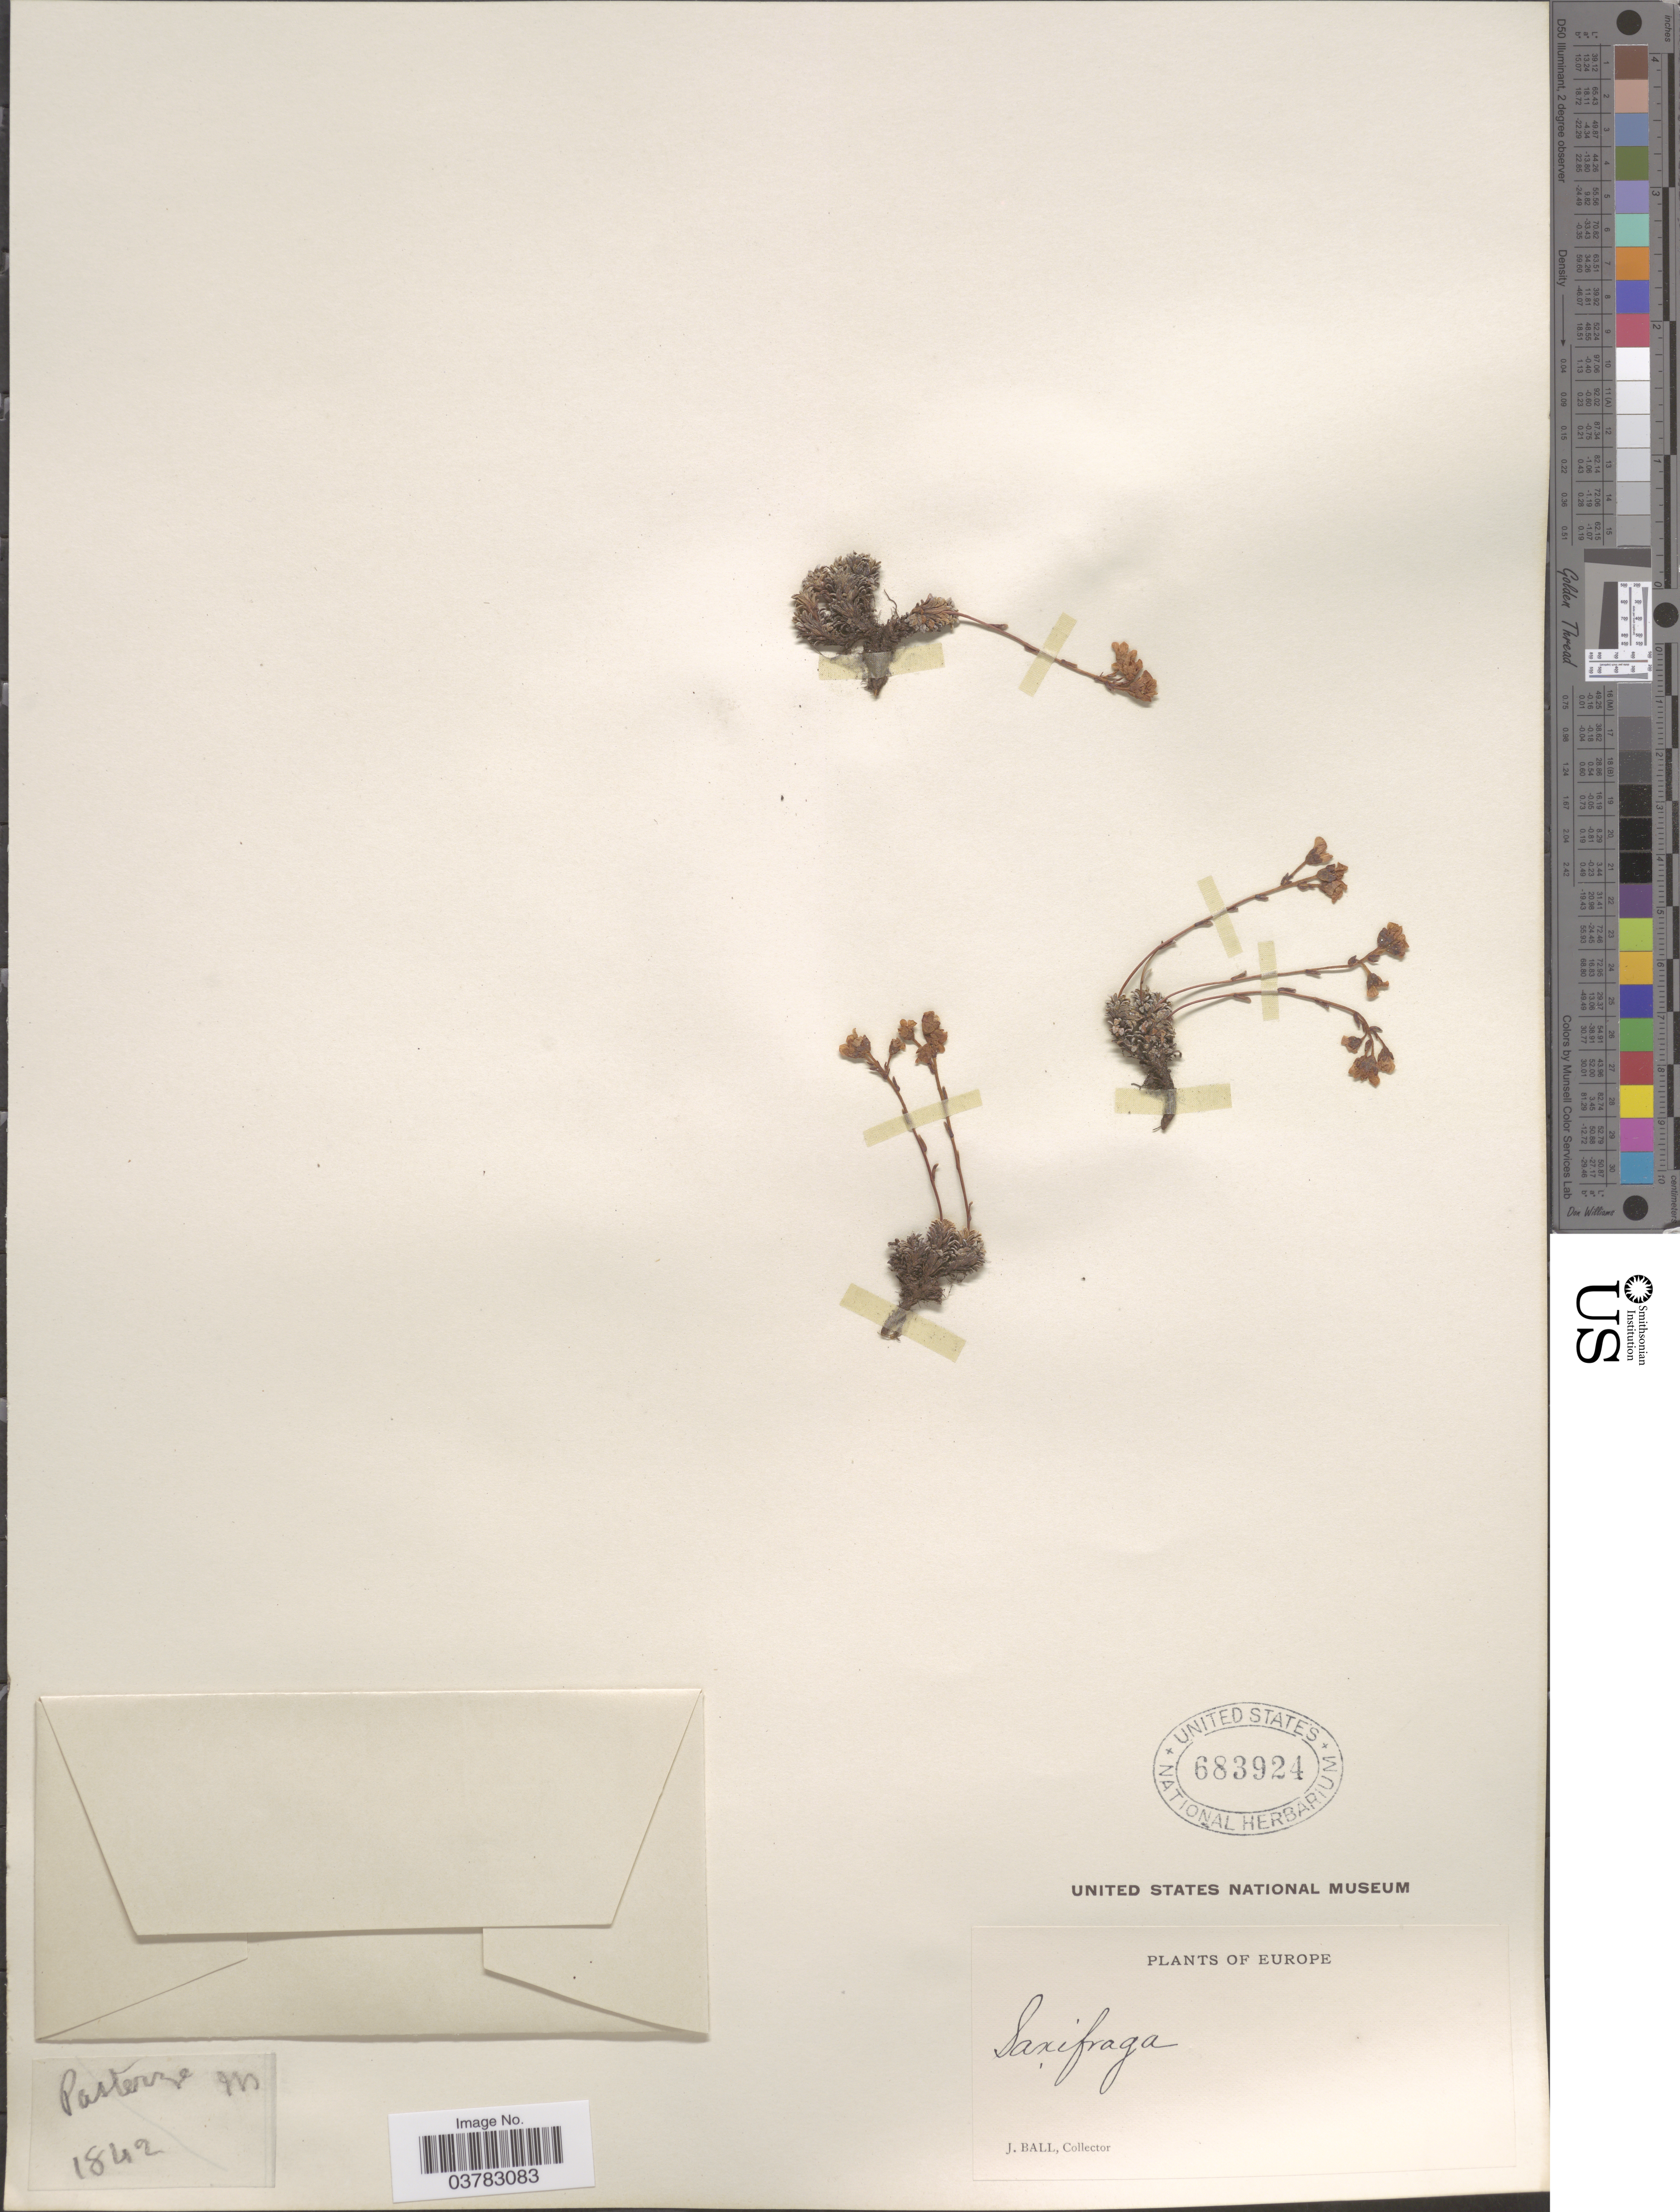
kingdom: Plantae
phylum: Tracheophyta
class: Magnoliopsida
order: Saxifragales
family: Saxifragaceae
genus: Saxifraga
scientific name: Saxifraga sp.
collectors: J. Ball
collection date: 1842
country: Austria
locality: Pasterze. Europe.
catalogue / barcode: US 683924